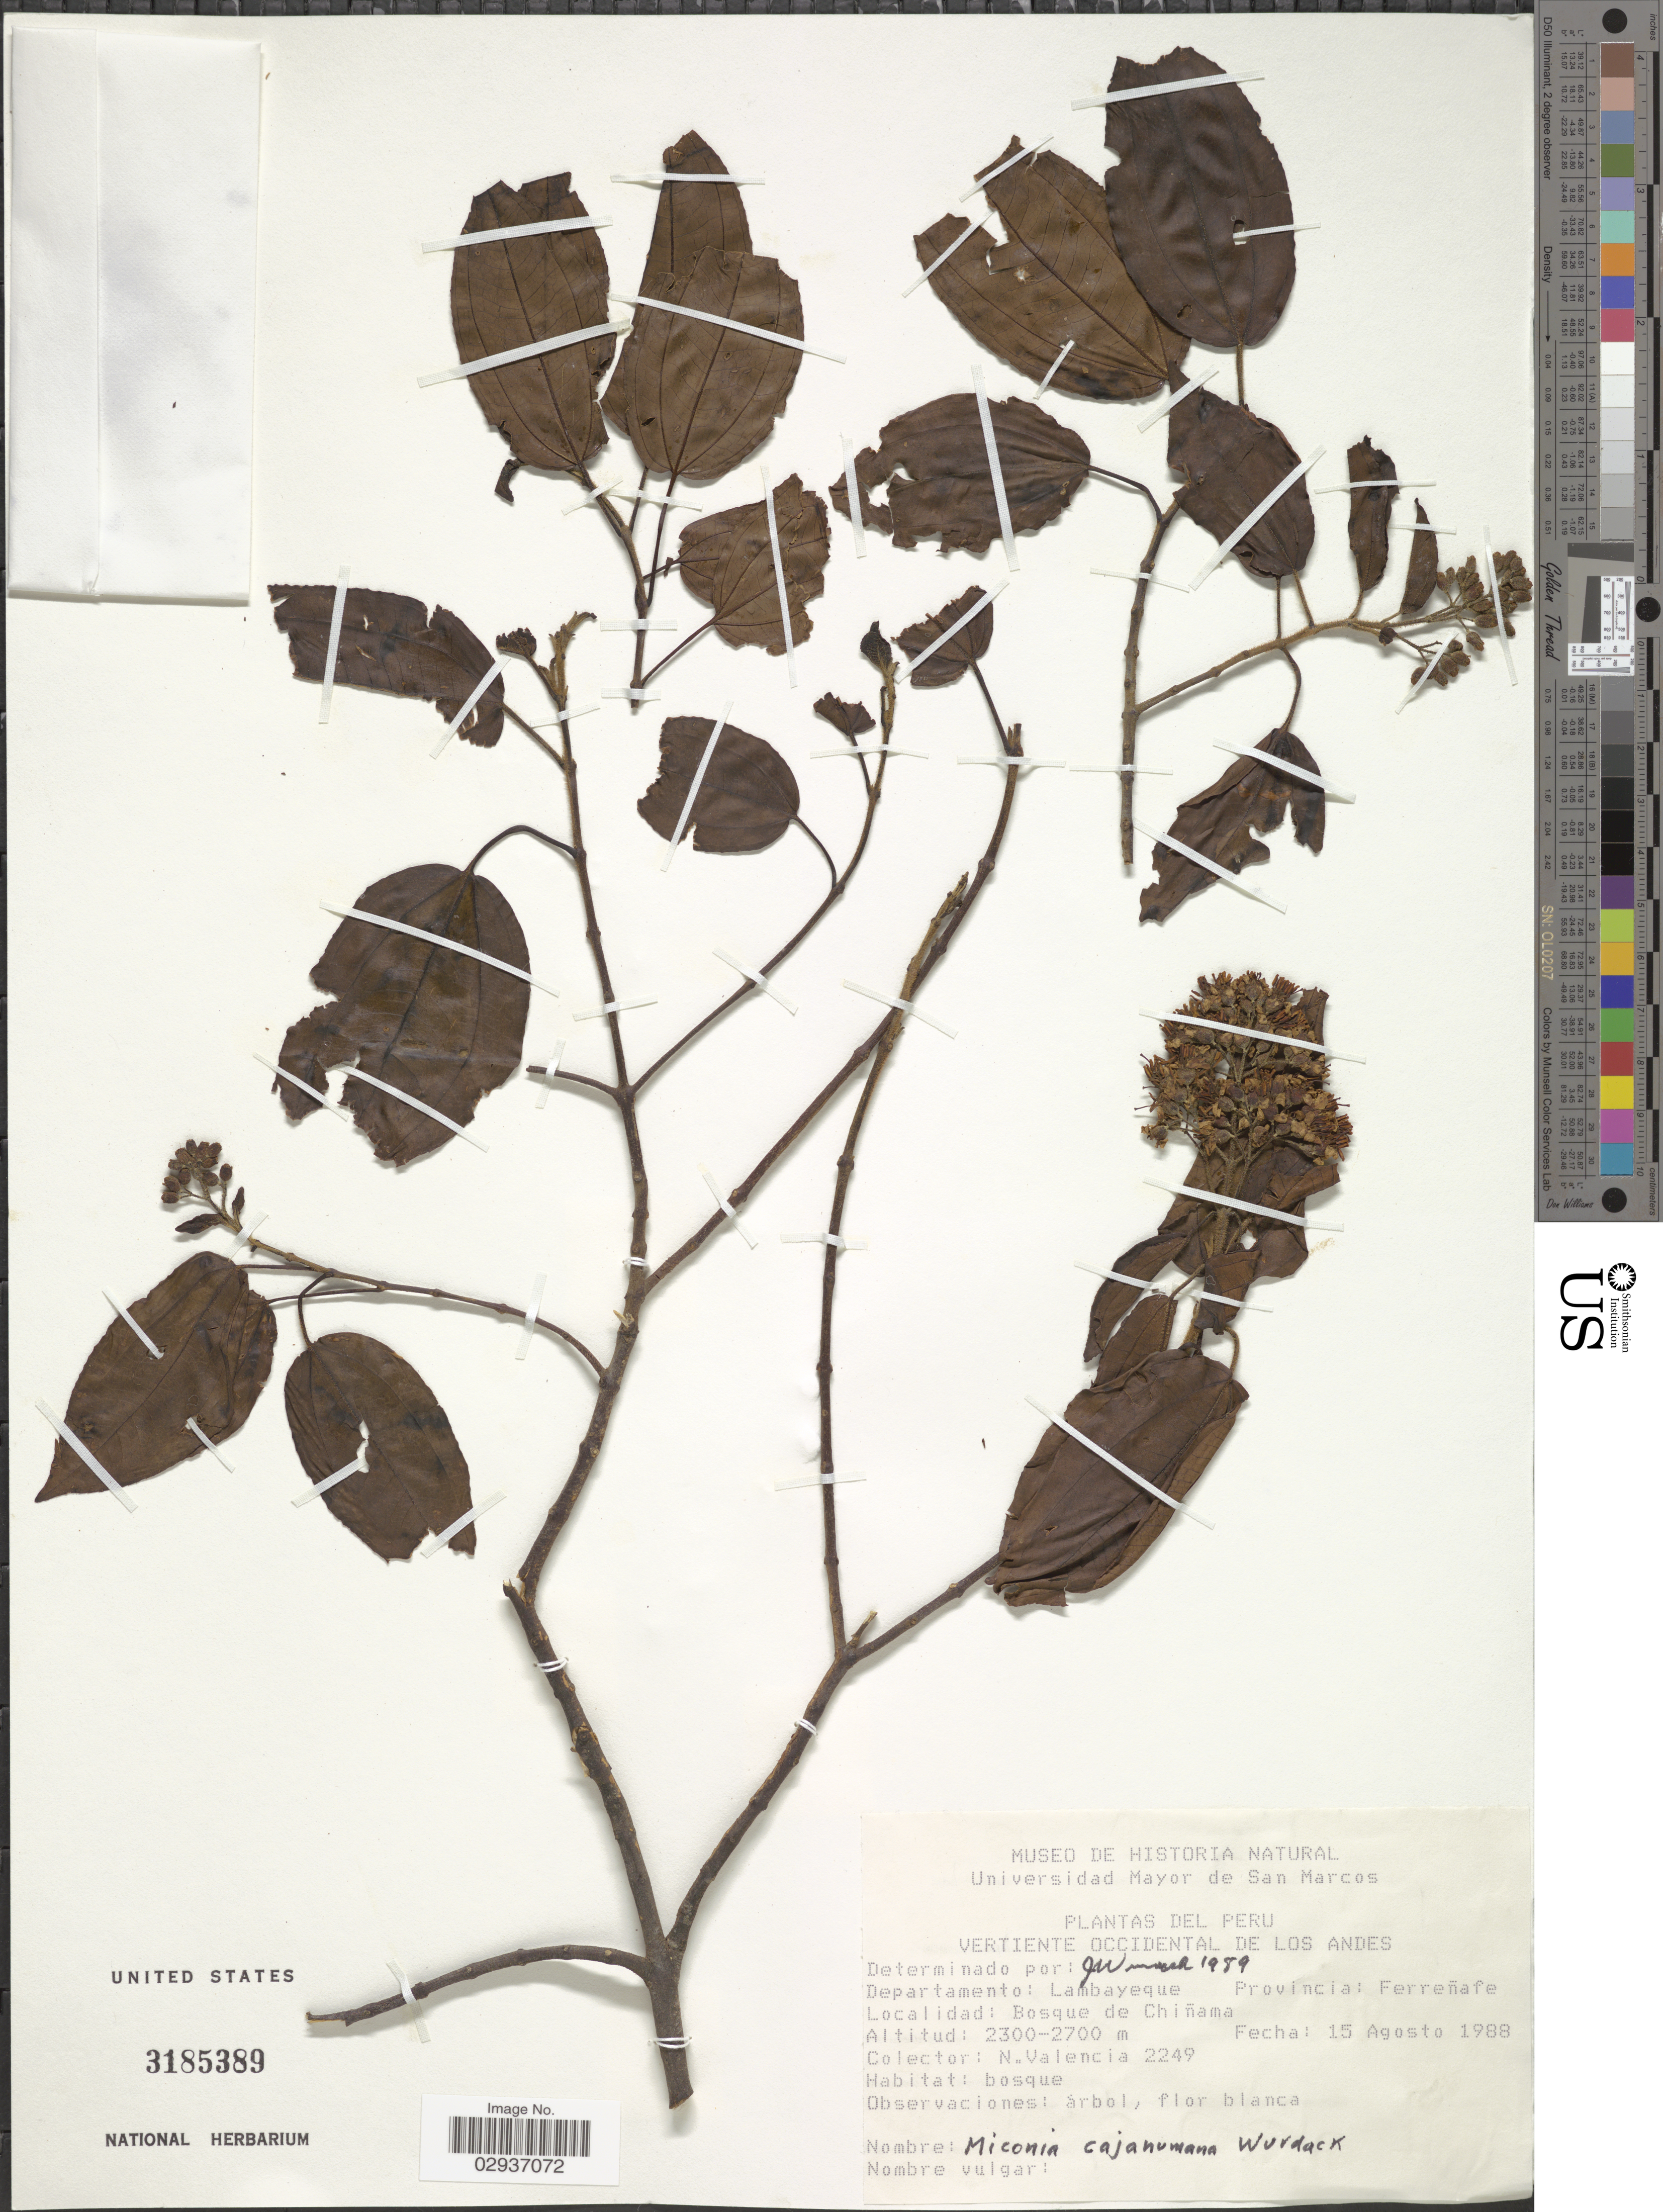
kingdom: Plantae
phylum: Tracheophyta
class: Magnoliopsida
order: Myrtales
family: Melastomataceae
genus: Miconia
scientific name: Miconia cajanumana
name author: Wurdack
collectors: N. Valencia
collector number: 2249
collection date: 1988-08-15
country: Peru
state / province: Lambayeque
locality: Departamento: Lambayeque. Provincia: Ferreñafe. Bosque de Chiñama.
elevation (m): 2300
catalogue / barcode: US 3185389